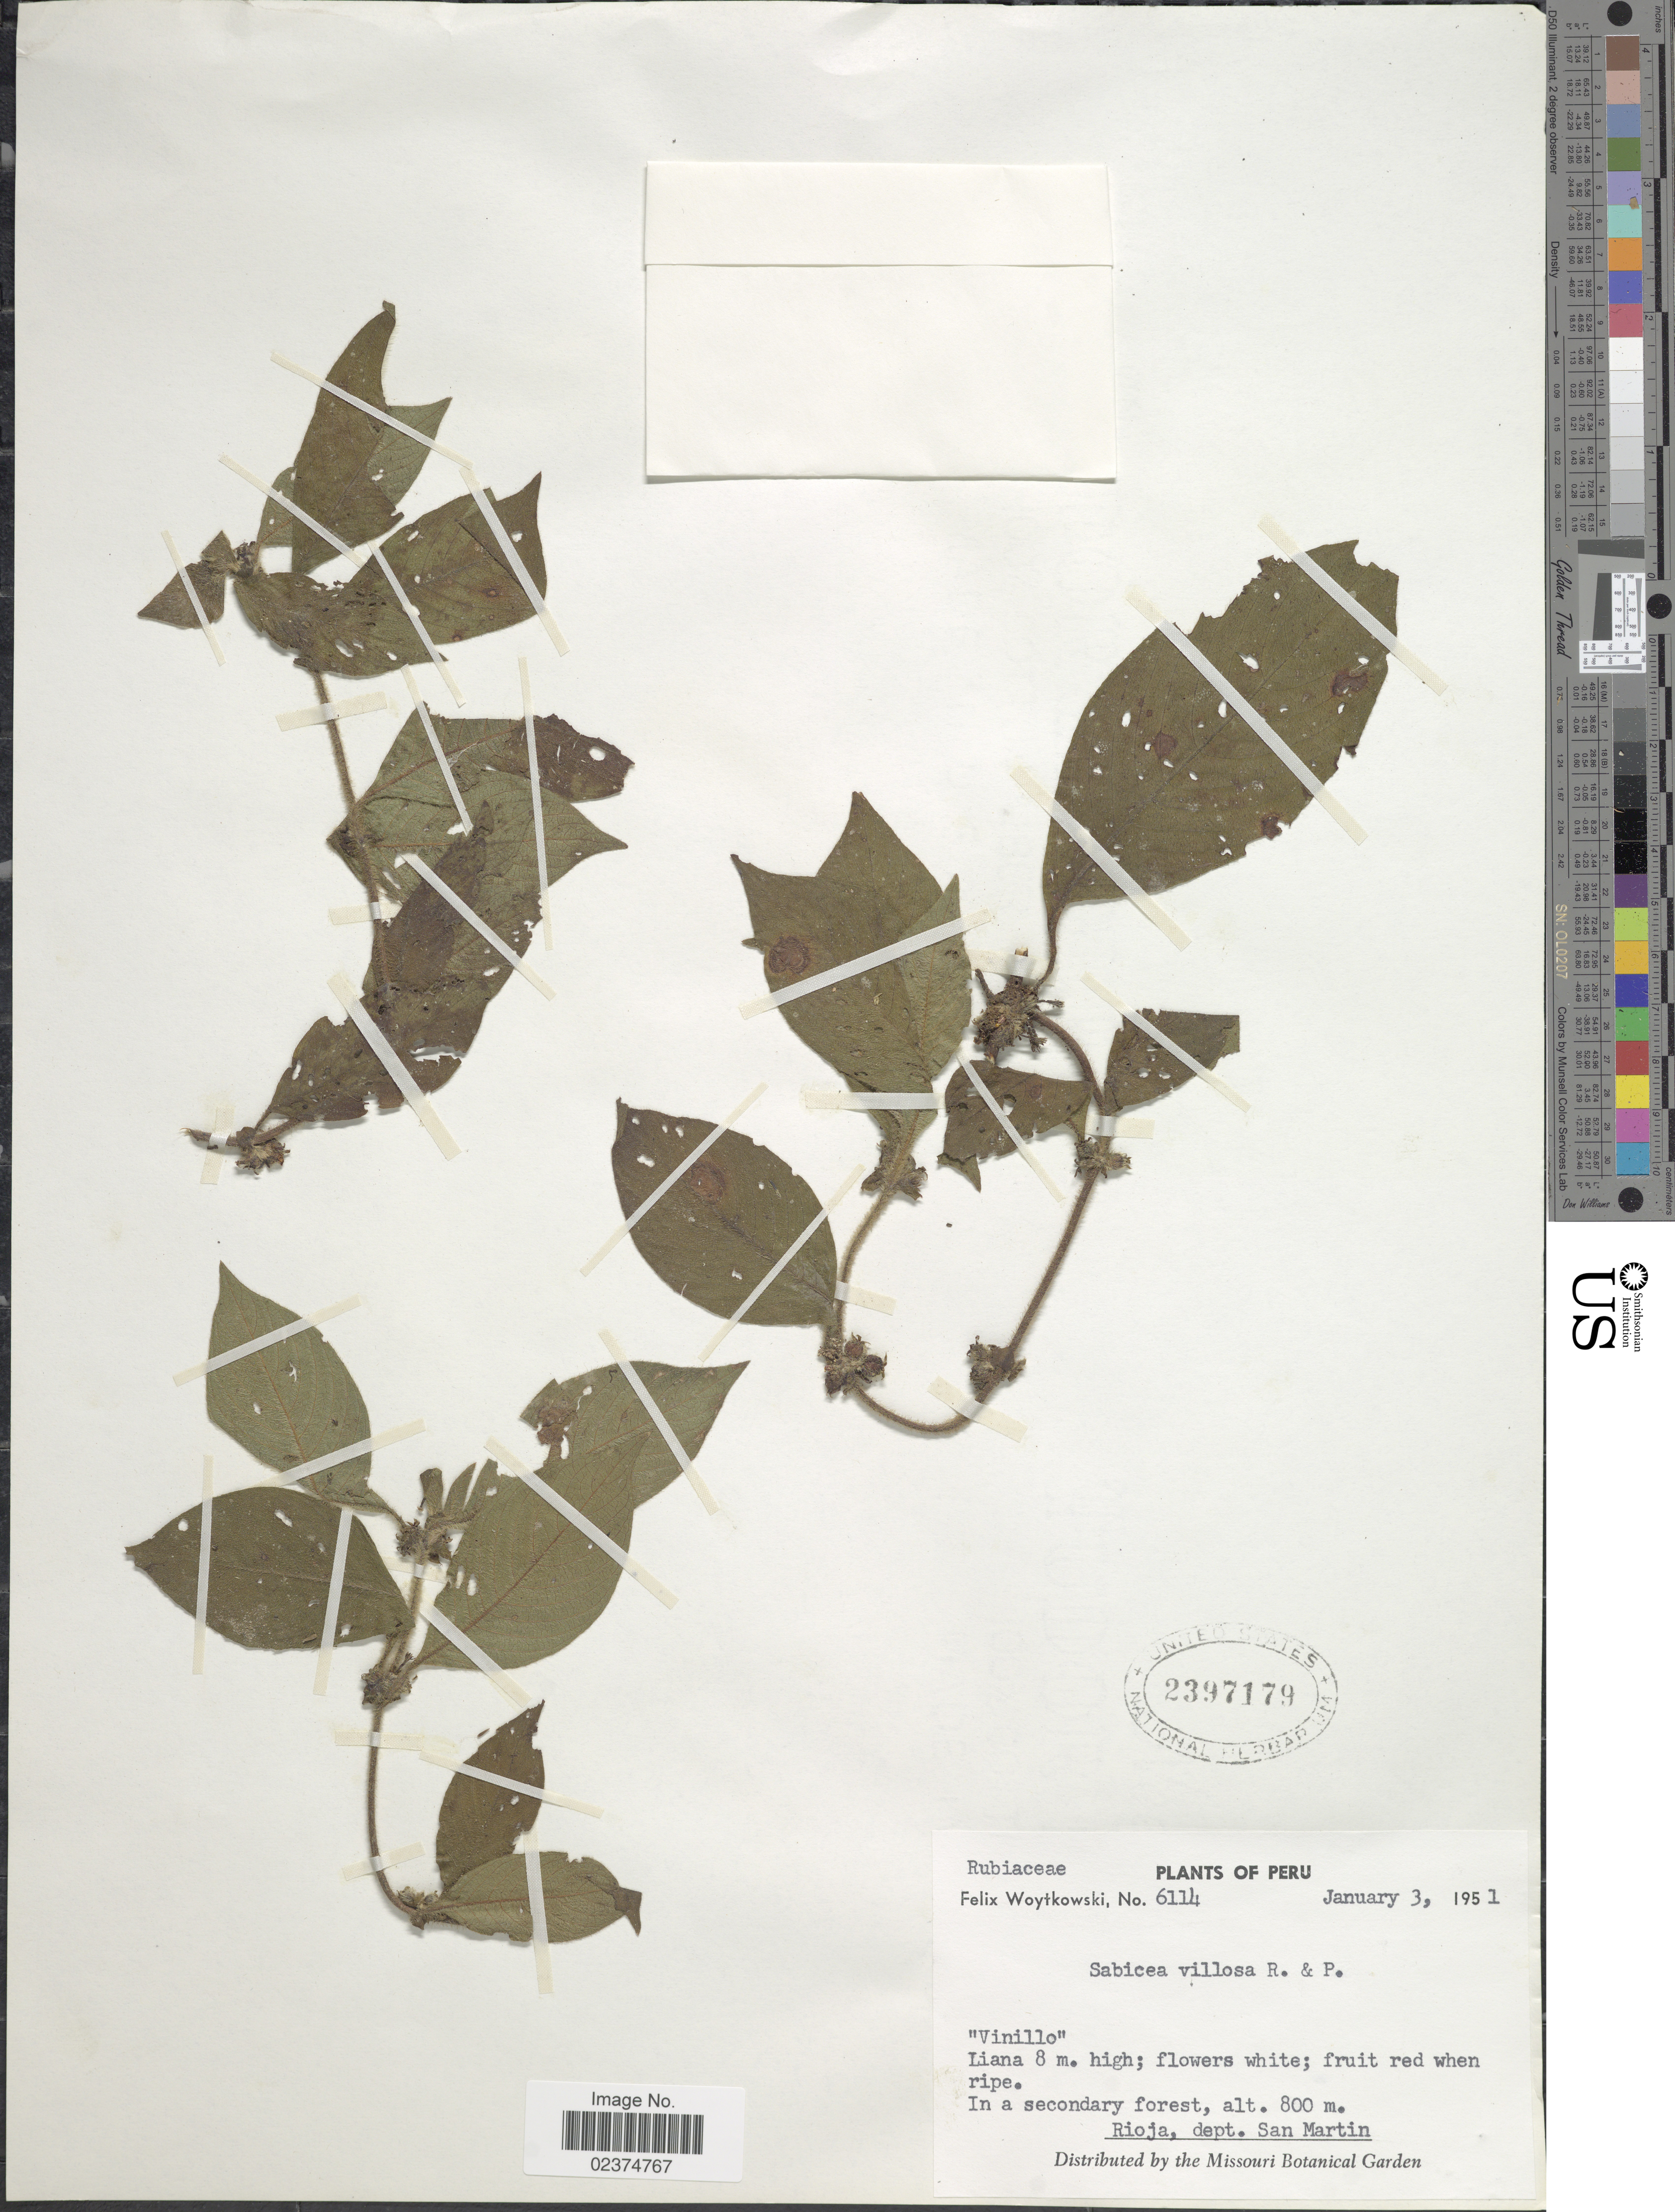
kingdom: Plantae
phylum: Tracheophyta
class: Magnoliopsida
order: Gentianales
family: Rubiaceae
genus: Sabicea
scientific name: Sabicea villosa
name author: Willd. ex Roem. & Schult.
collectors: F. Woytkowski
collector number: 6114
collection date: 1951-01-03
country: Peru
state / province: San Martín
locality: Rioja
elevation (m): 800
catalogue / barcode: US 2397179